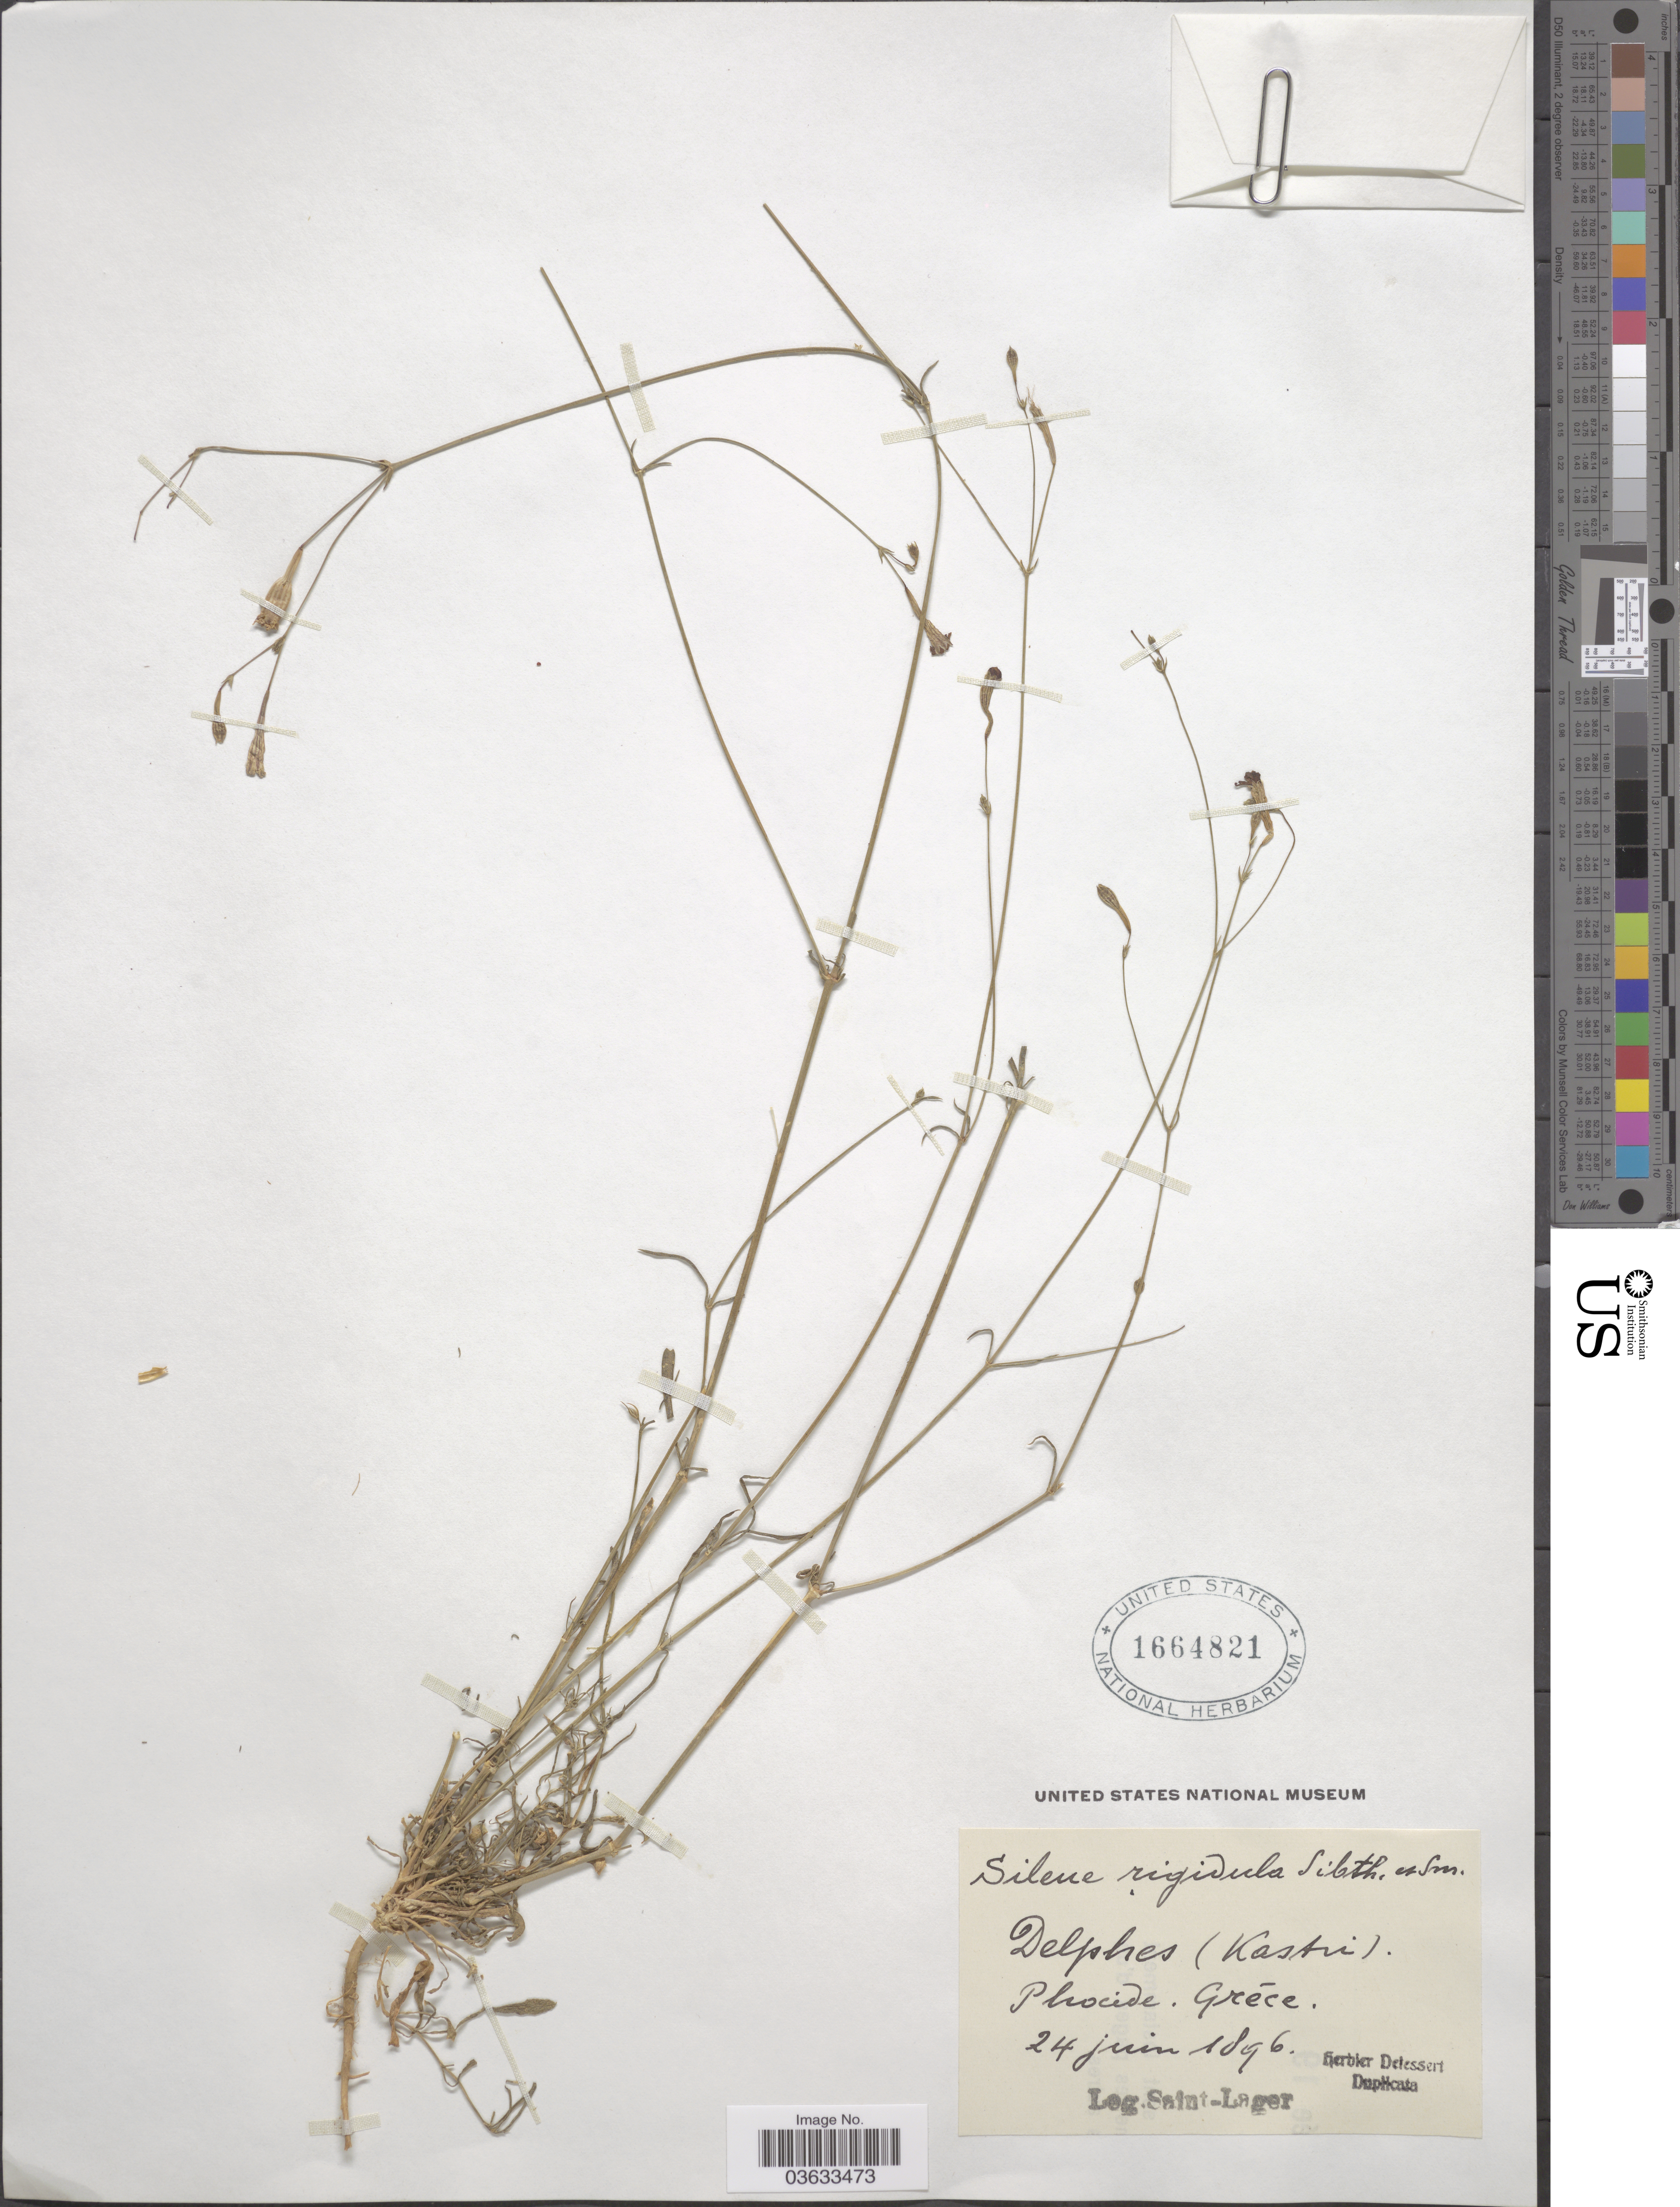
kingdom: Plantae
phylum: Tracheophyta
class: Magnoliopsida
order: Caryophyllales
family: Caryophyllaceae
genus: Silene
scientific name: Silene rigidula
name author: Sm.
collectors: Saint-Lager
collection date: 1896-06-24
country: Greece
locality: Delphes (Kastri). Phocide. Gréce.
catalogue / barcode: US 1664821